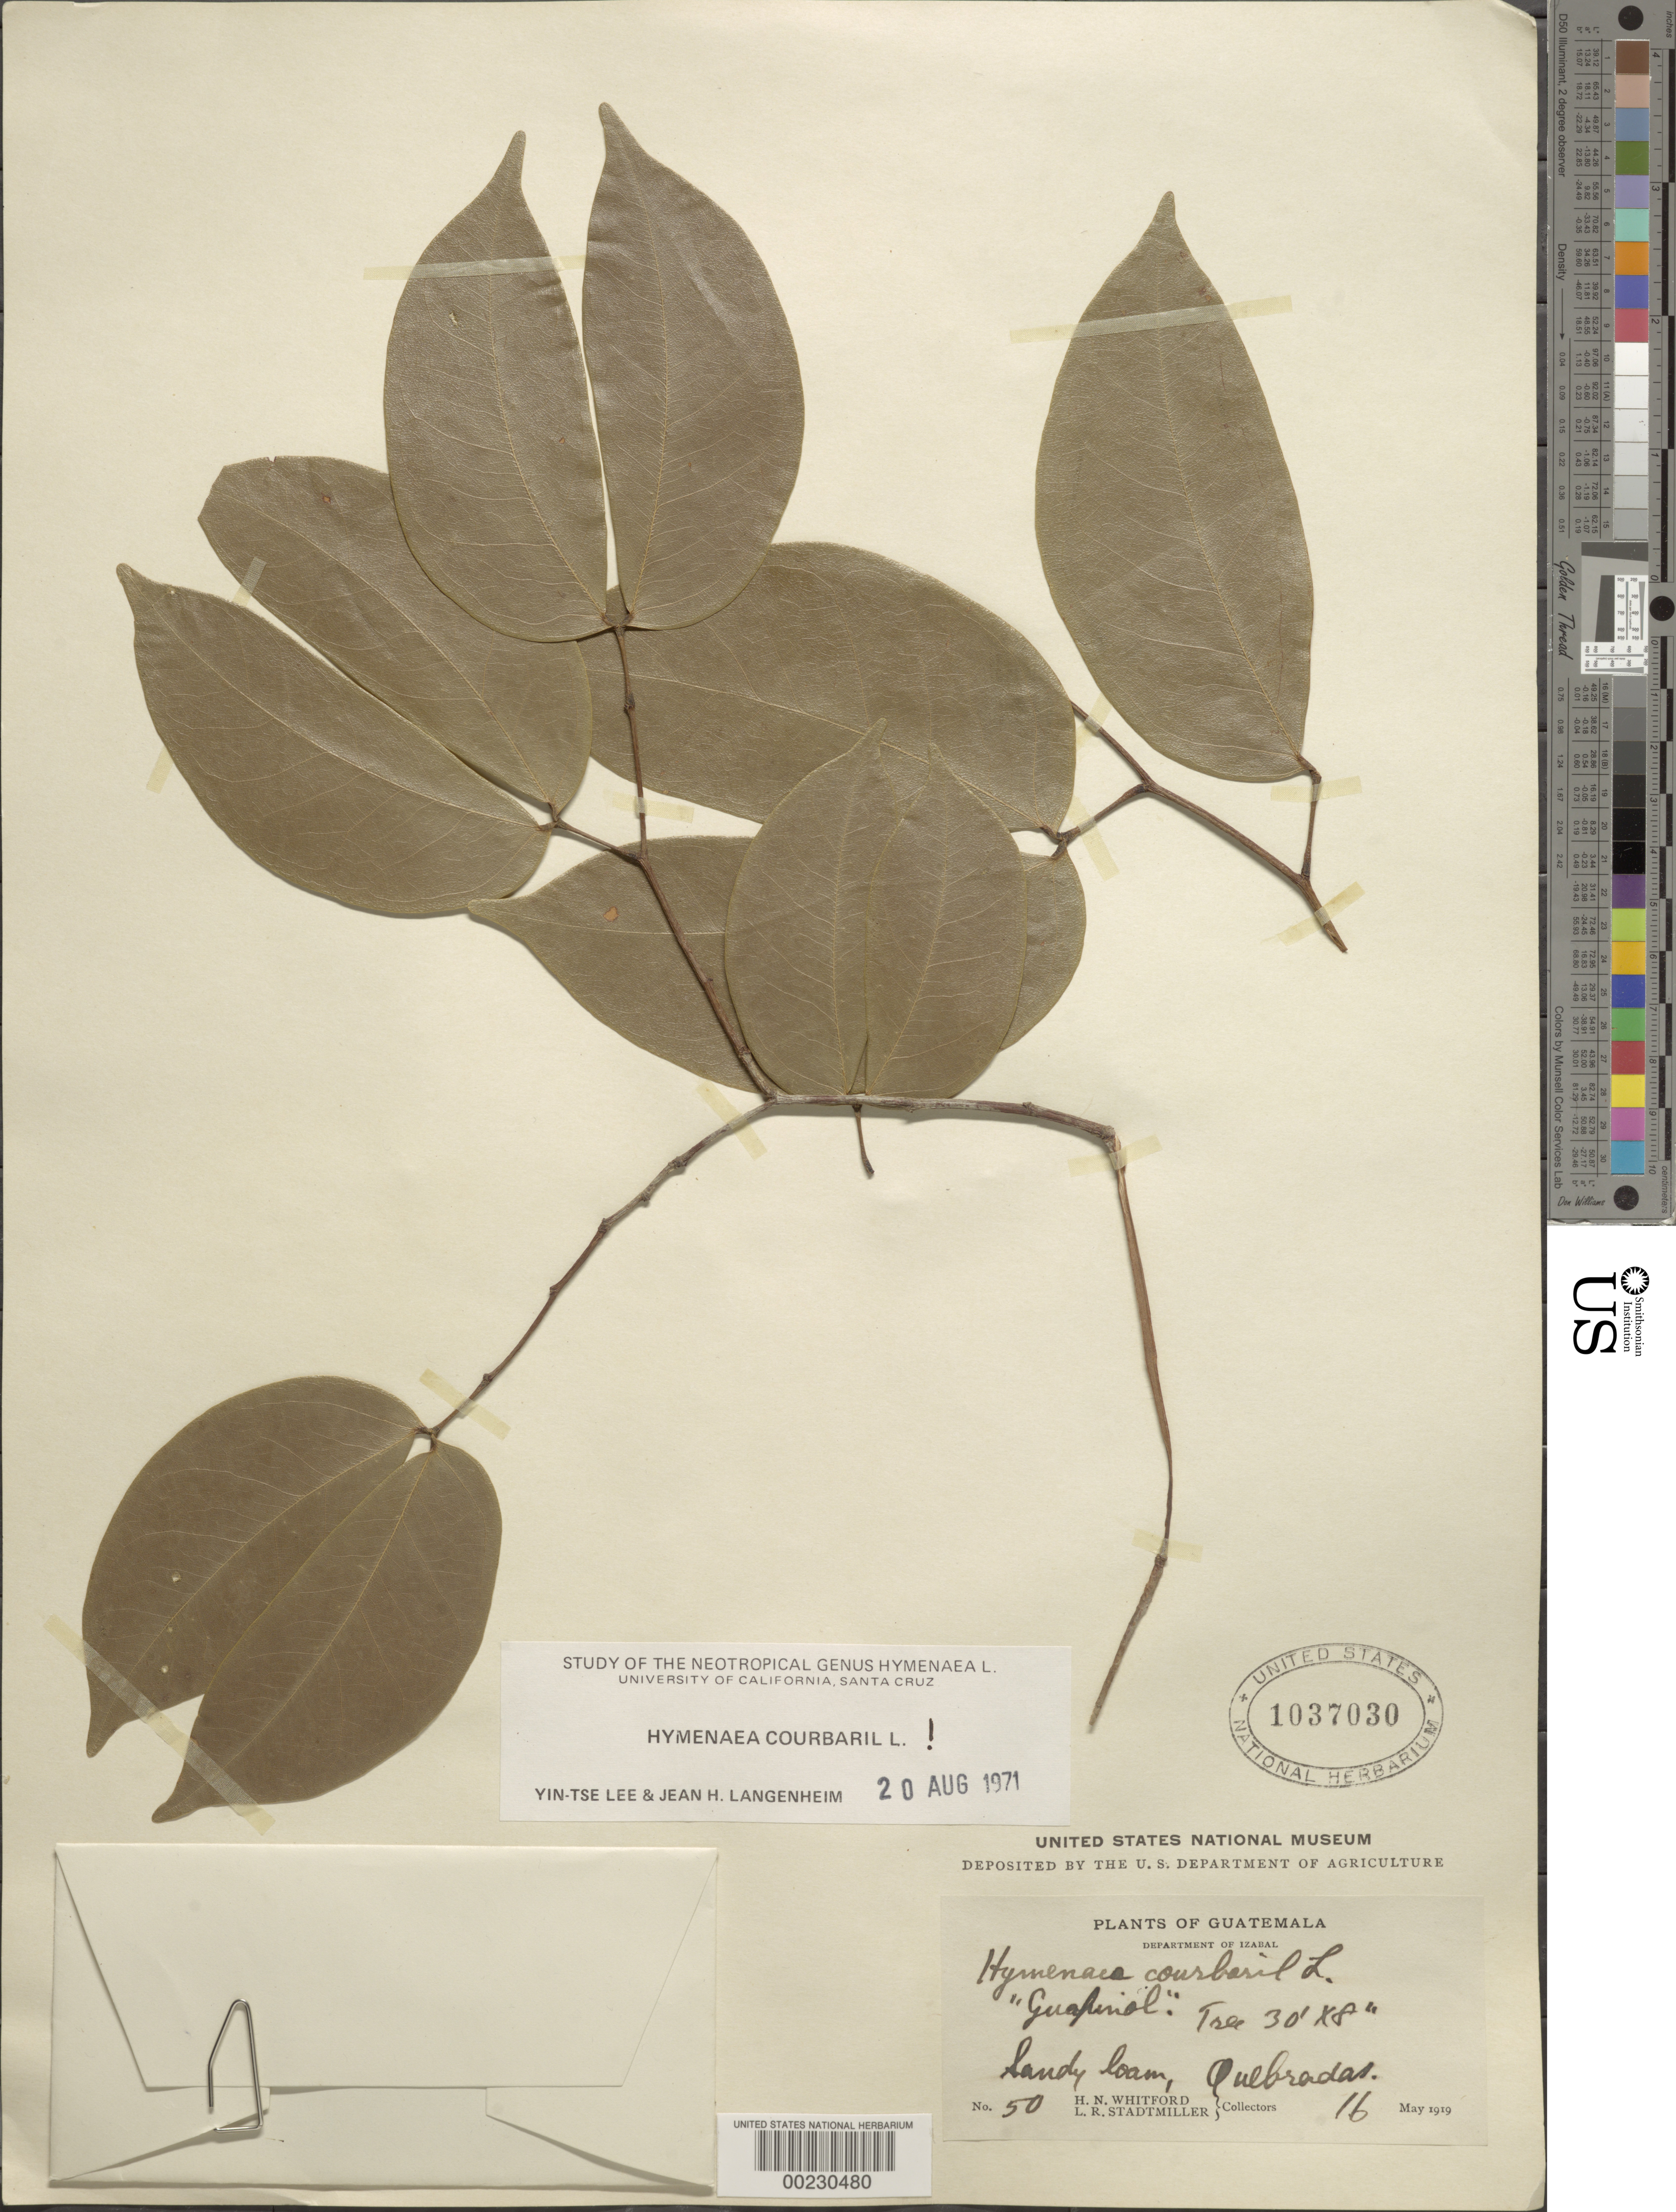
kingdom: Plantae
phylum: Tracheophyta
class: Magnoliopsida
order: Fabales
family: Fabaceae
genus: Hymenaea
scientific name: Hymenaea courbaril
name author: L.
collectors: H. N. Whitford & L. Stadtmiller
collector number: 50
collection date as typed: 16 May 1919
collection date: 1919-05-16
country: Guatemala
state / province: Izabal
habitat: Sandy loam; quebrada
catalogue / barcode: US 1037030